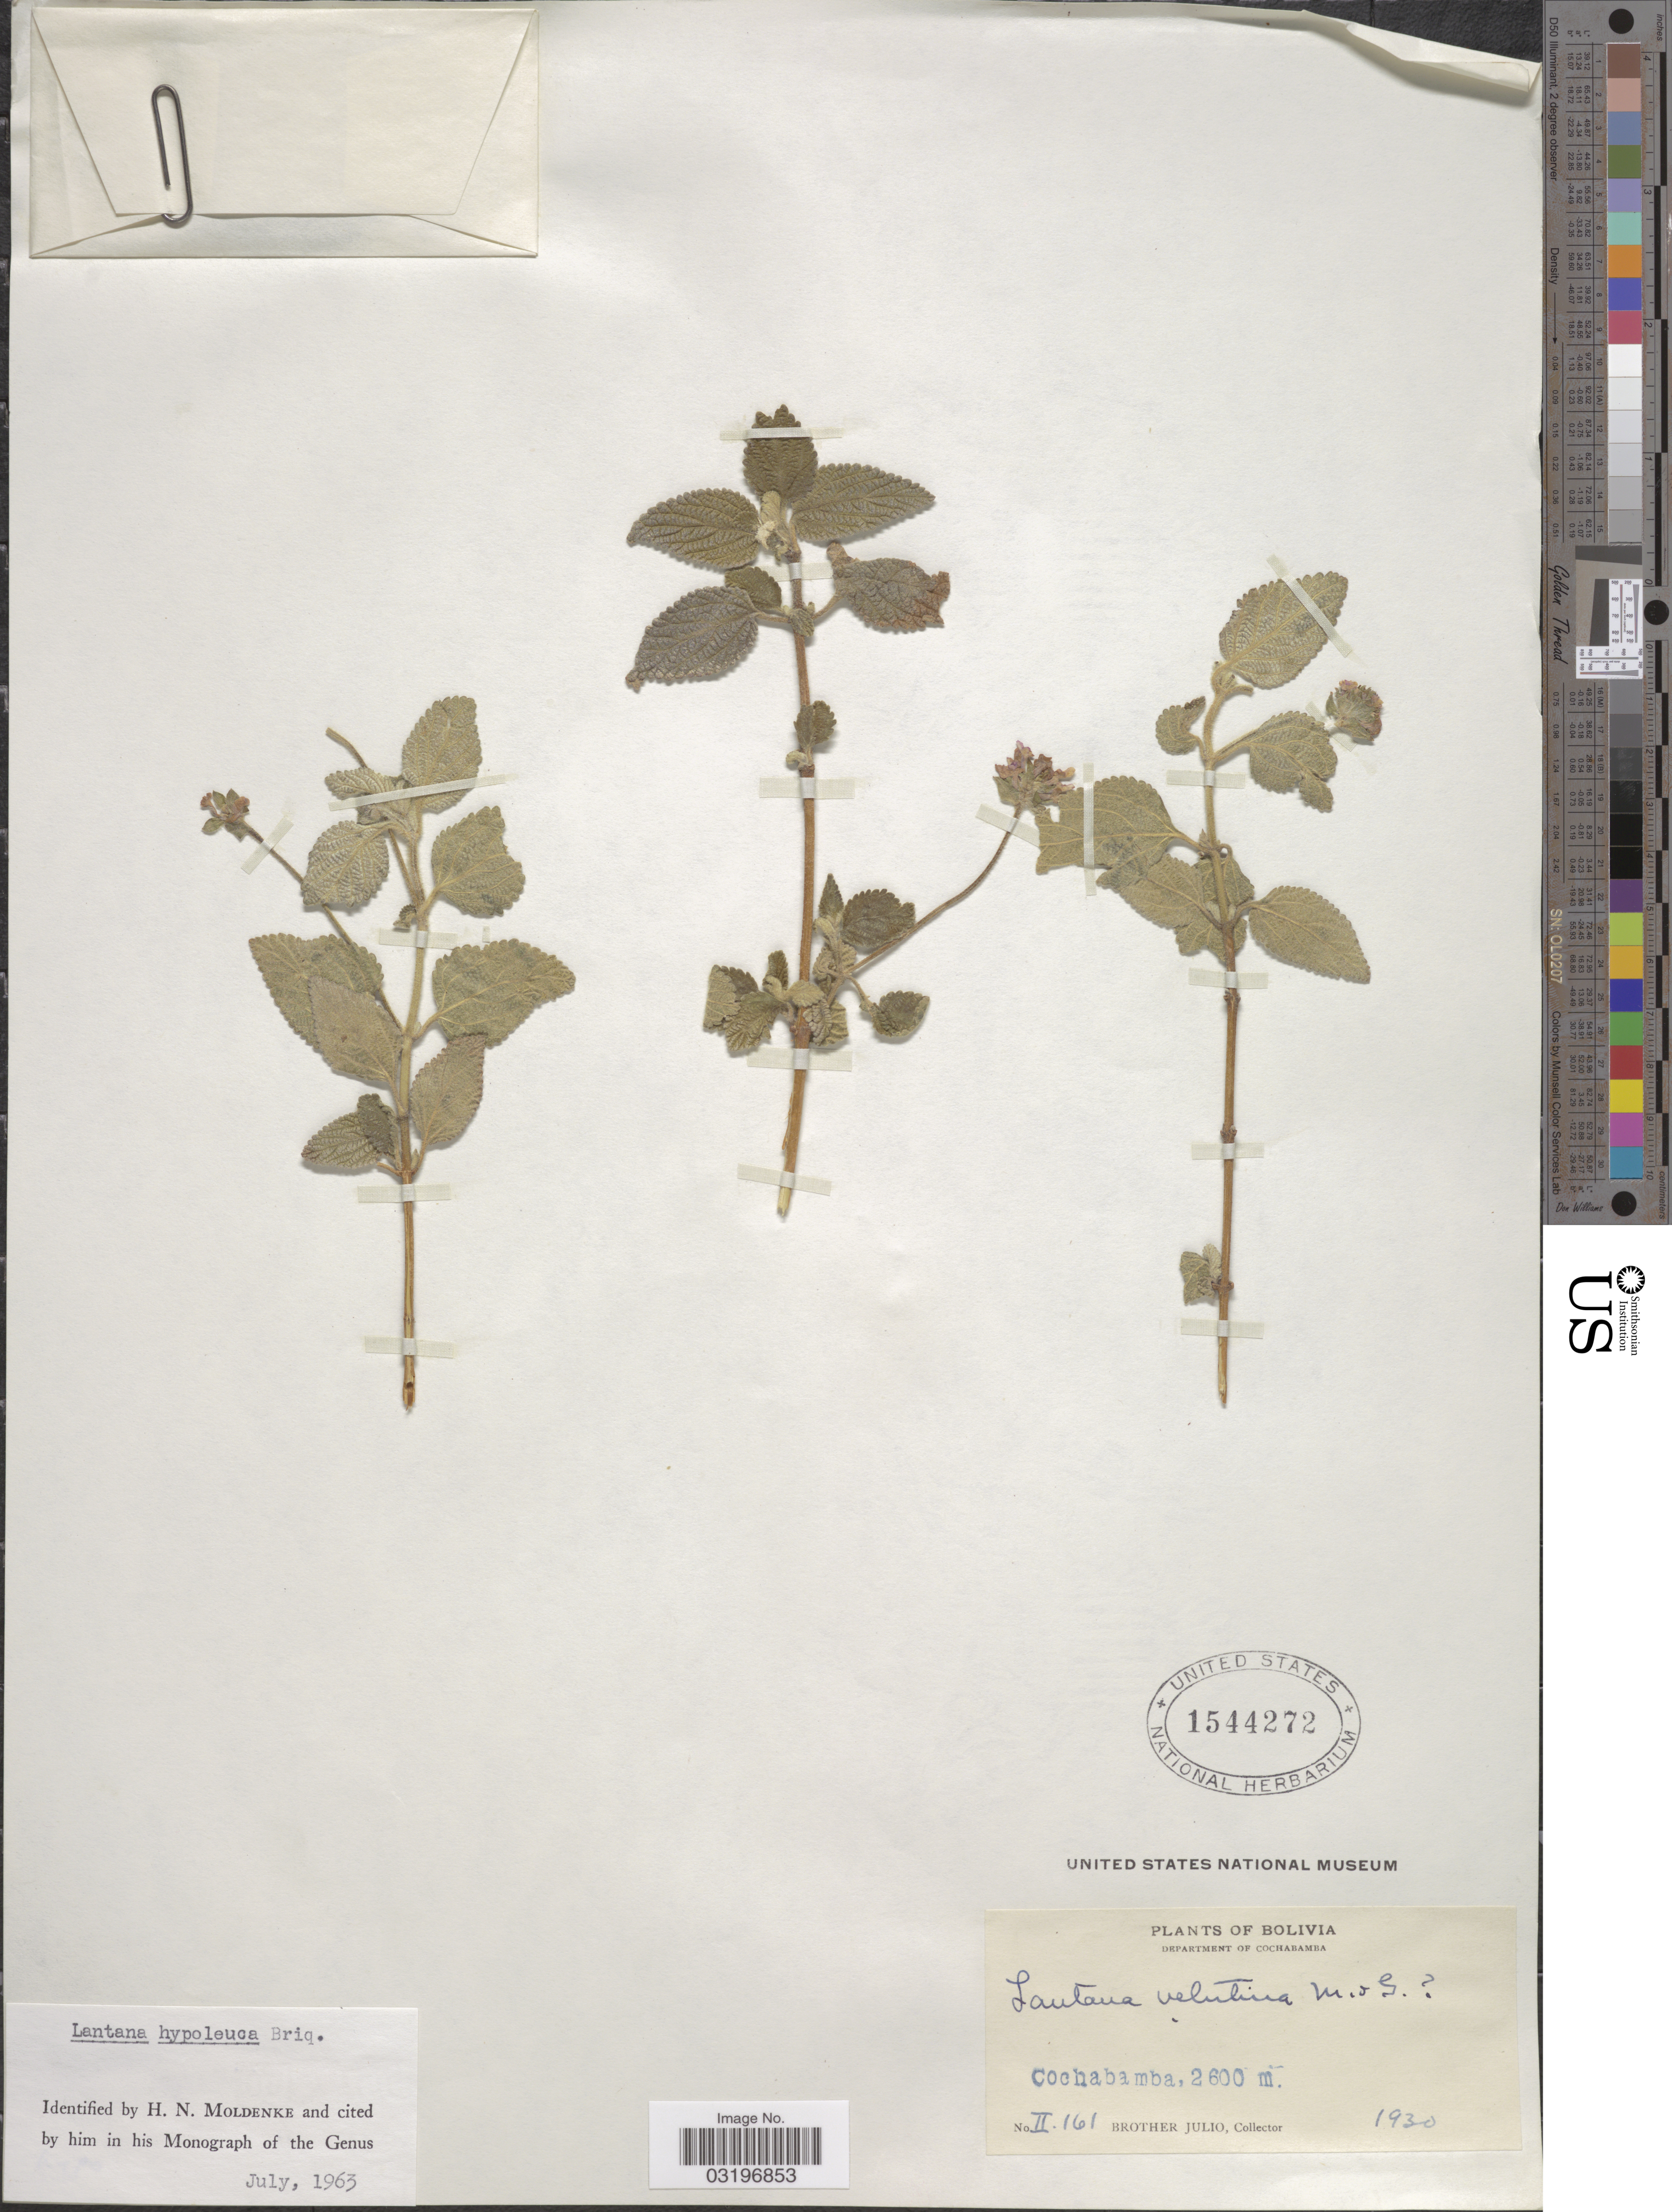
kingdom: Plantae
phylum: Tracheophyta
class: Magnoliopsida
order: Lamiales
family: Verbenaceae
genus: Lantana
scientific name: Lantana hypoleuca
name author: Briq.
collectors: Bro. Julio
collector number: II 161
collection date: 1930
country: Bolivia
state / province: Cochabamba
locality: Department of Cochabamba.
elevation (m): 2600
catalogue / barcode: US 1544272